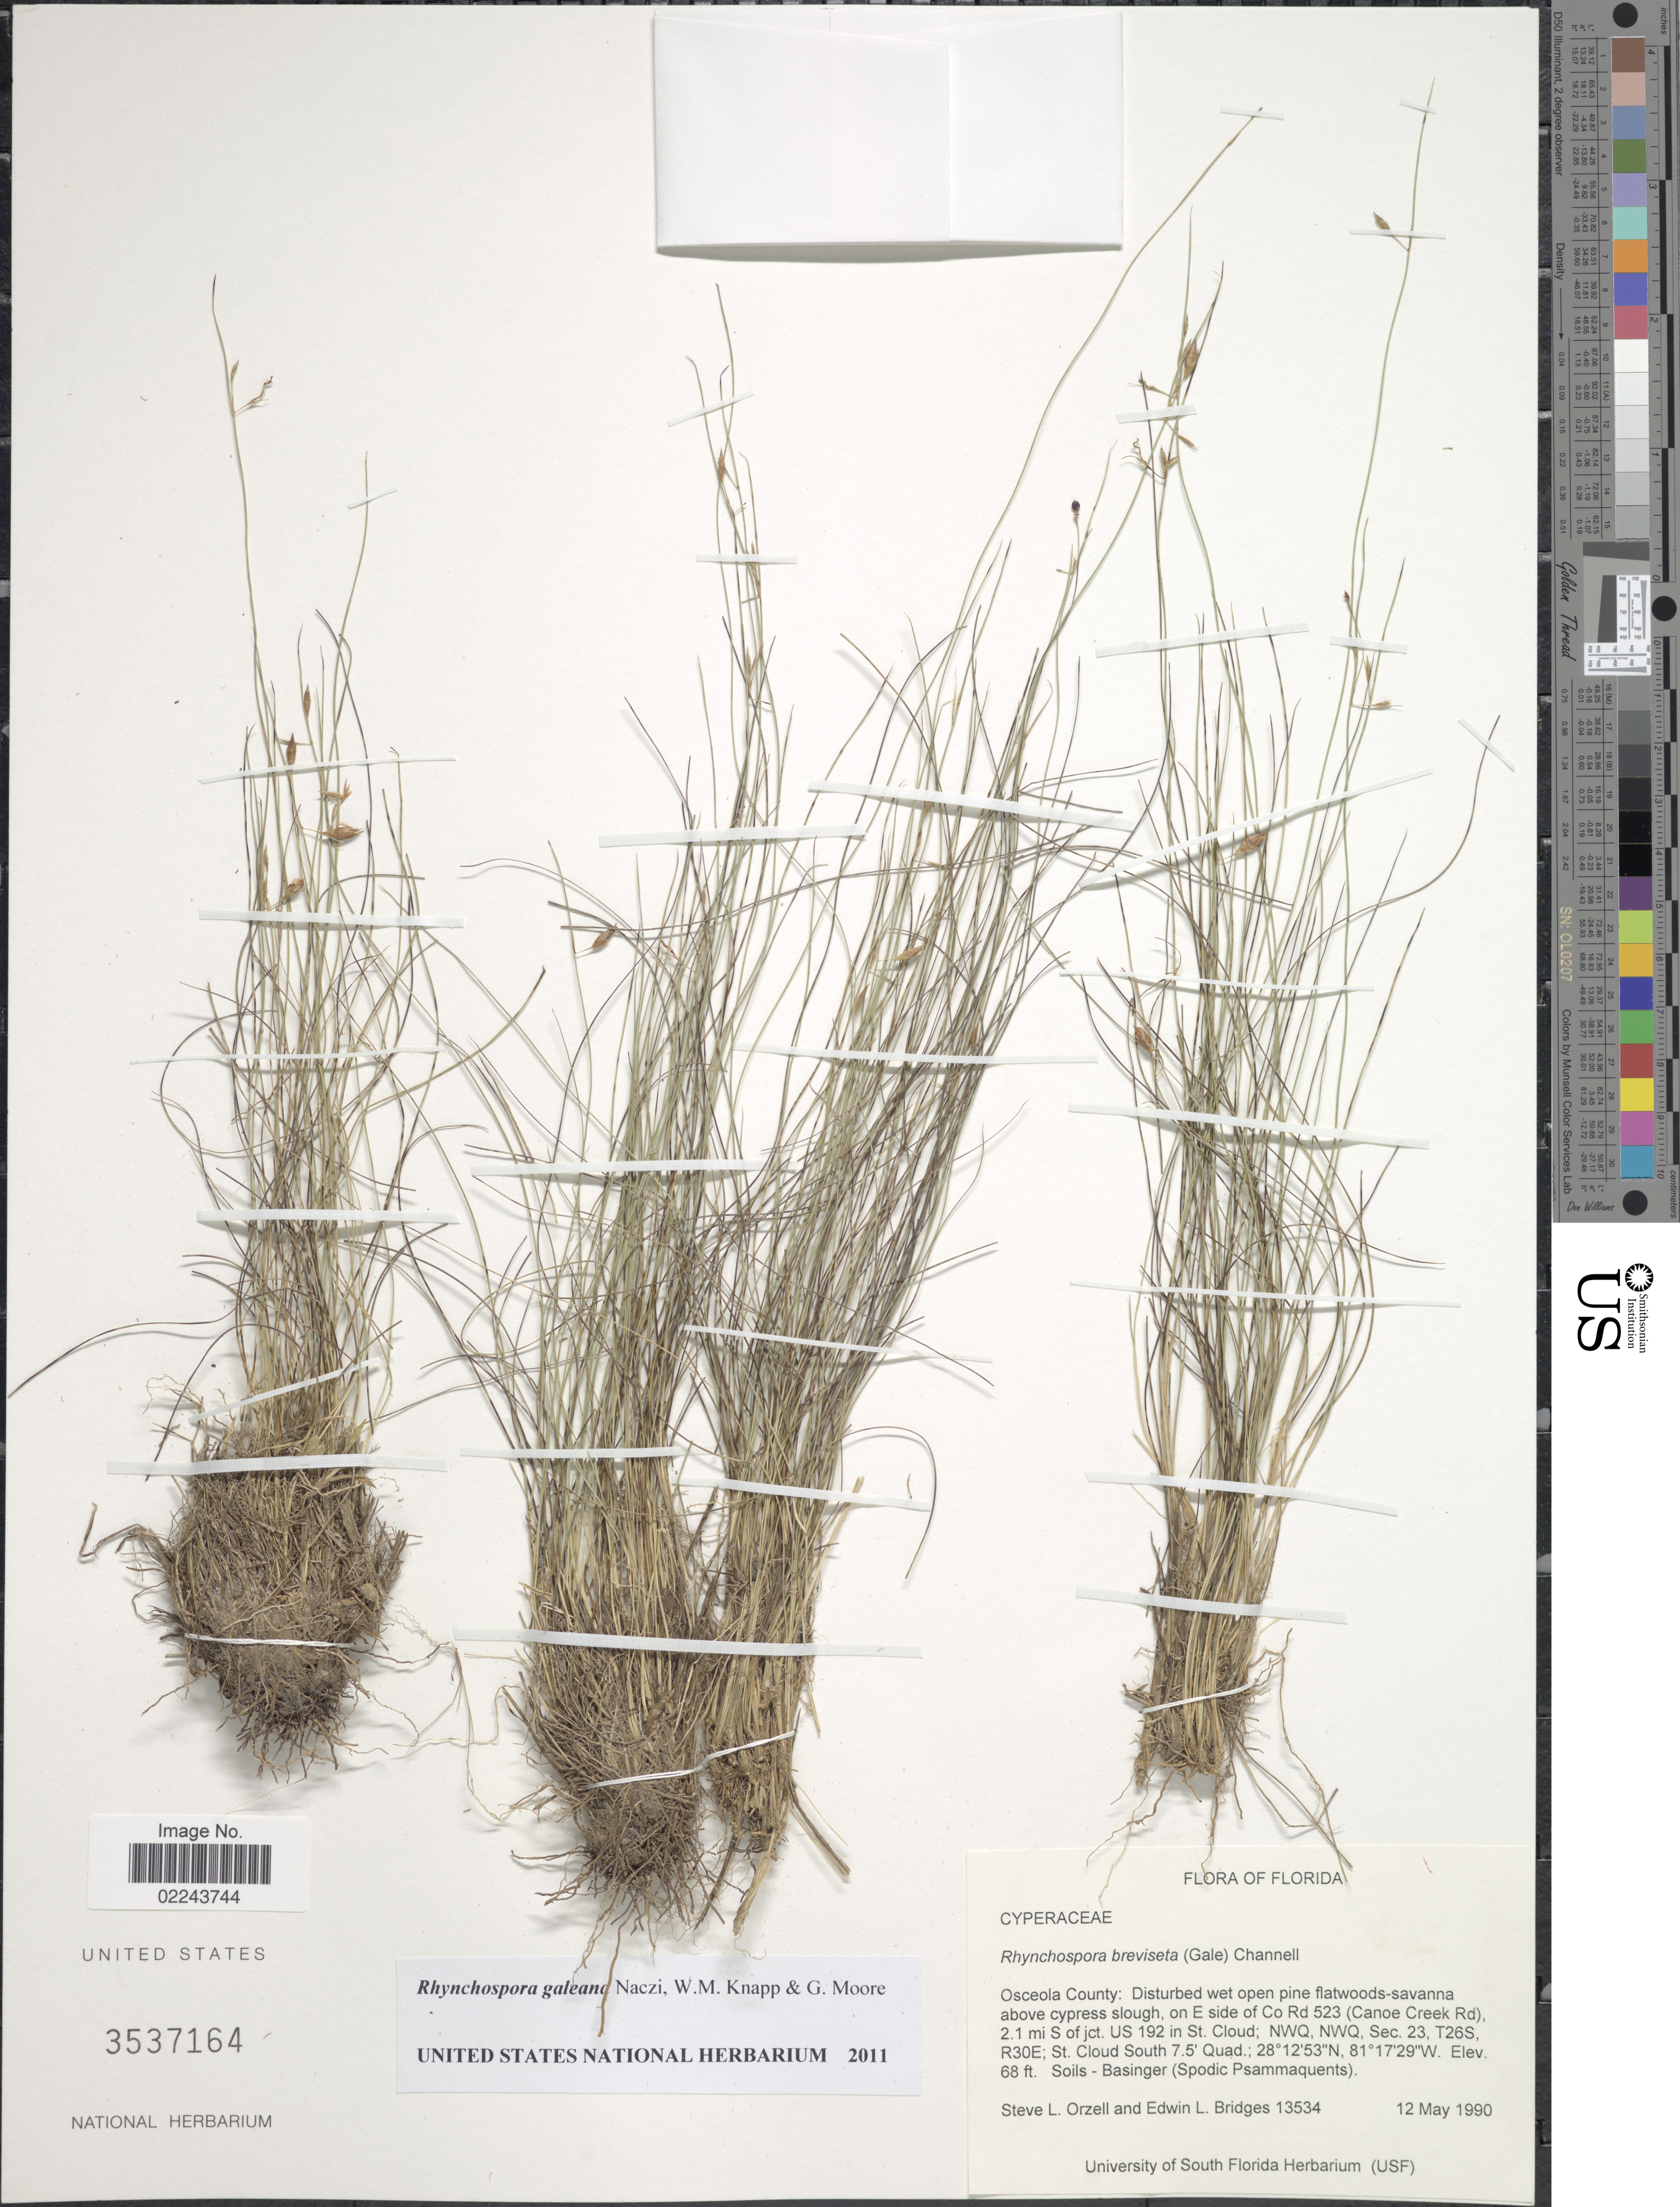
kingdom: Plantae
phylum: Tracheophyta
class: Liliopsida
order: Poales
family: Cyperaceae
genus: Rhynchospora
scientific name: Rhynchospora galeana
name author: Naczi et al.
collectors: S. Orzell & E. Bridges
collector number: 13534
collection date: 1990-05-12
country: United States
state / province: Florida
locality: Osceola County, on E side of Co Rd 523 (Canoe Creek Rd), 2.1 mi S of jct US 192 in St Cloud, NWQ, NWQ, sec 23, T26S, R30E, St. Cloud South 7.5' Quad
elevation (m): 21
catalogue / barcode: US 3537164